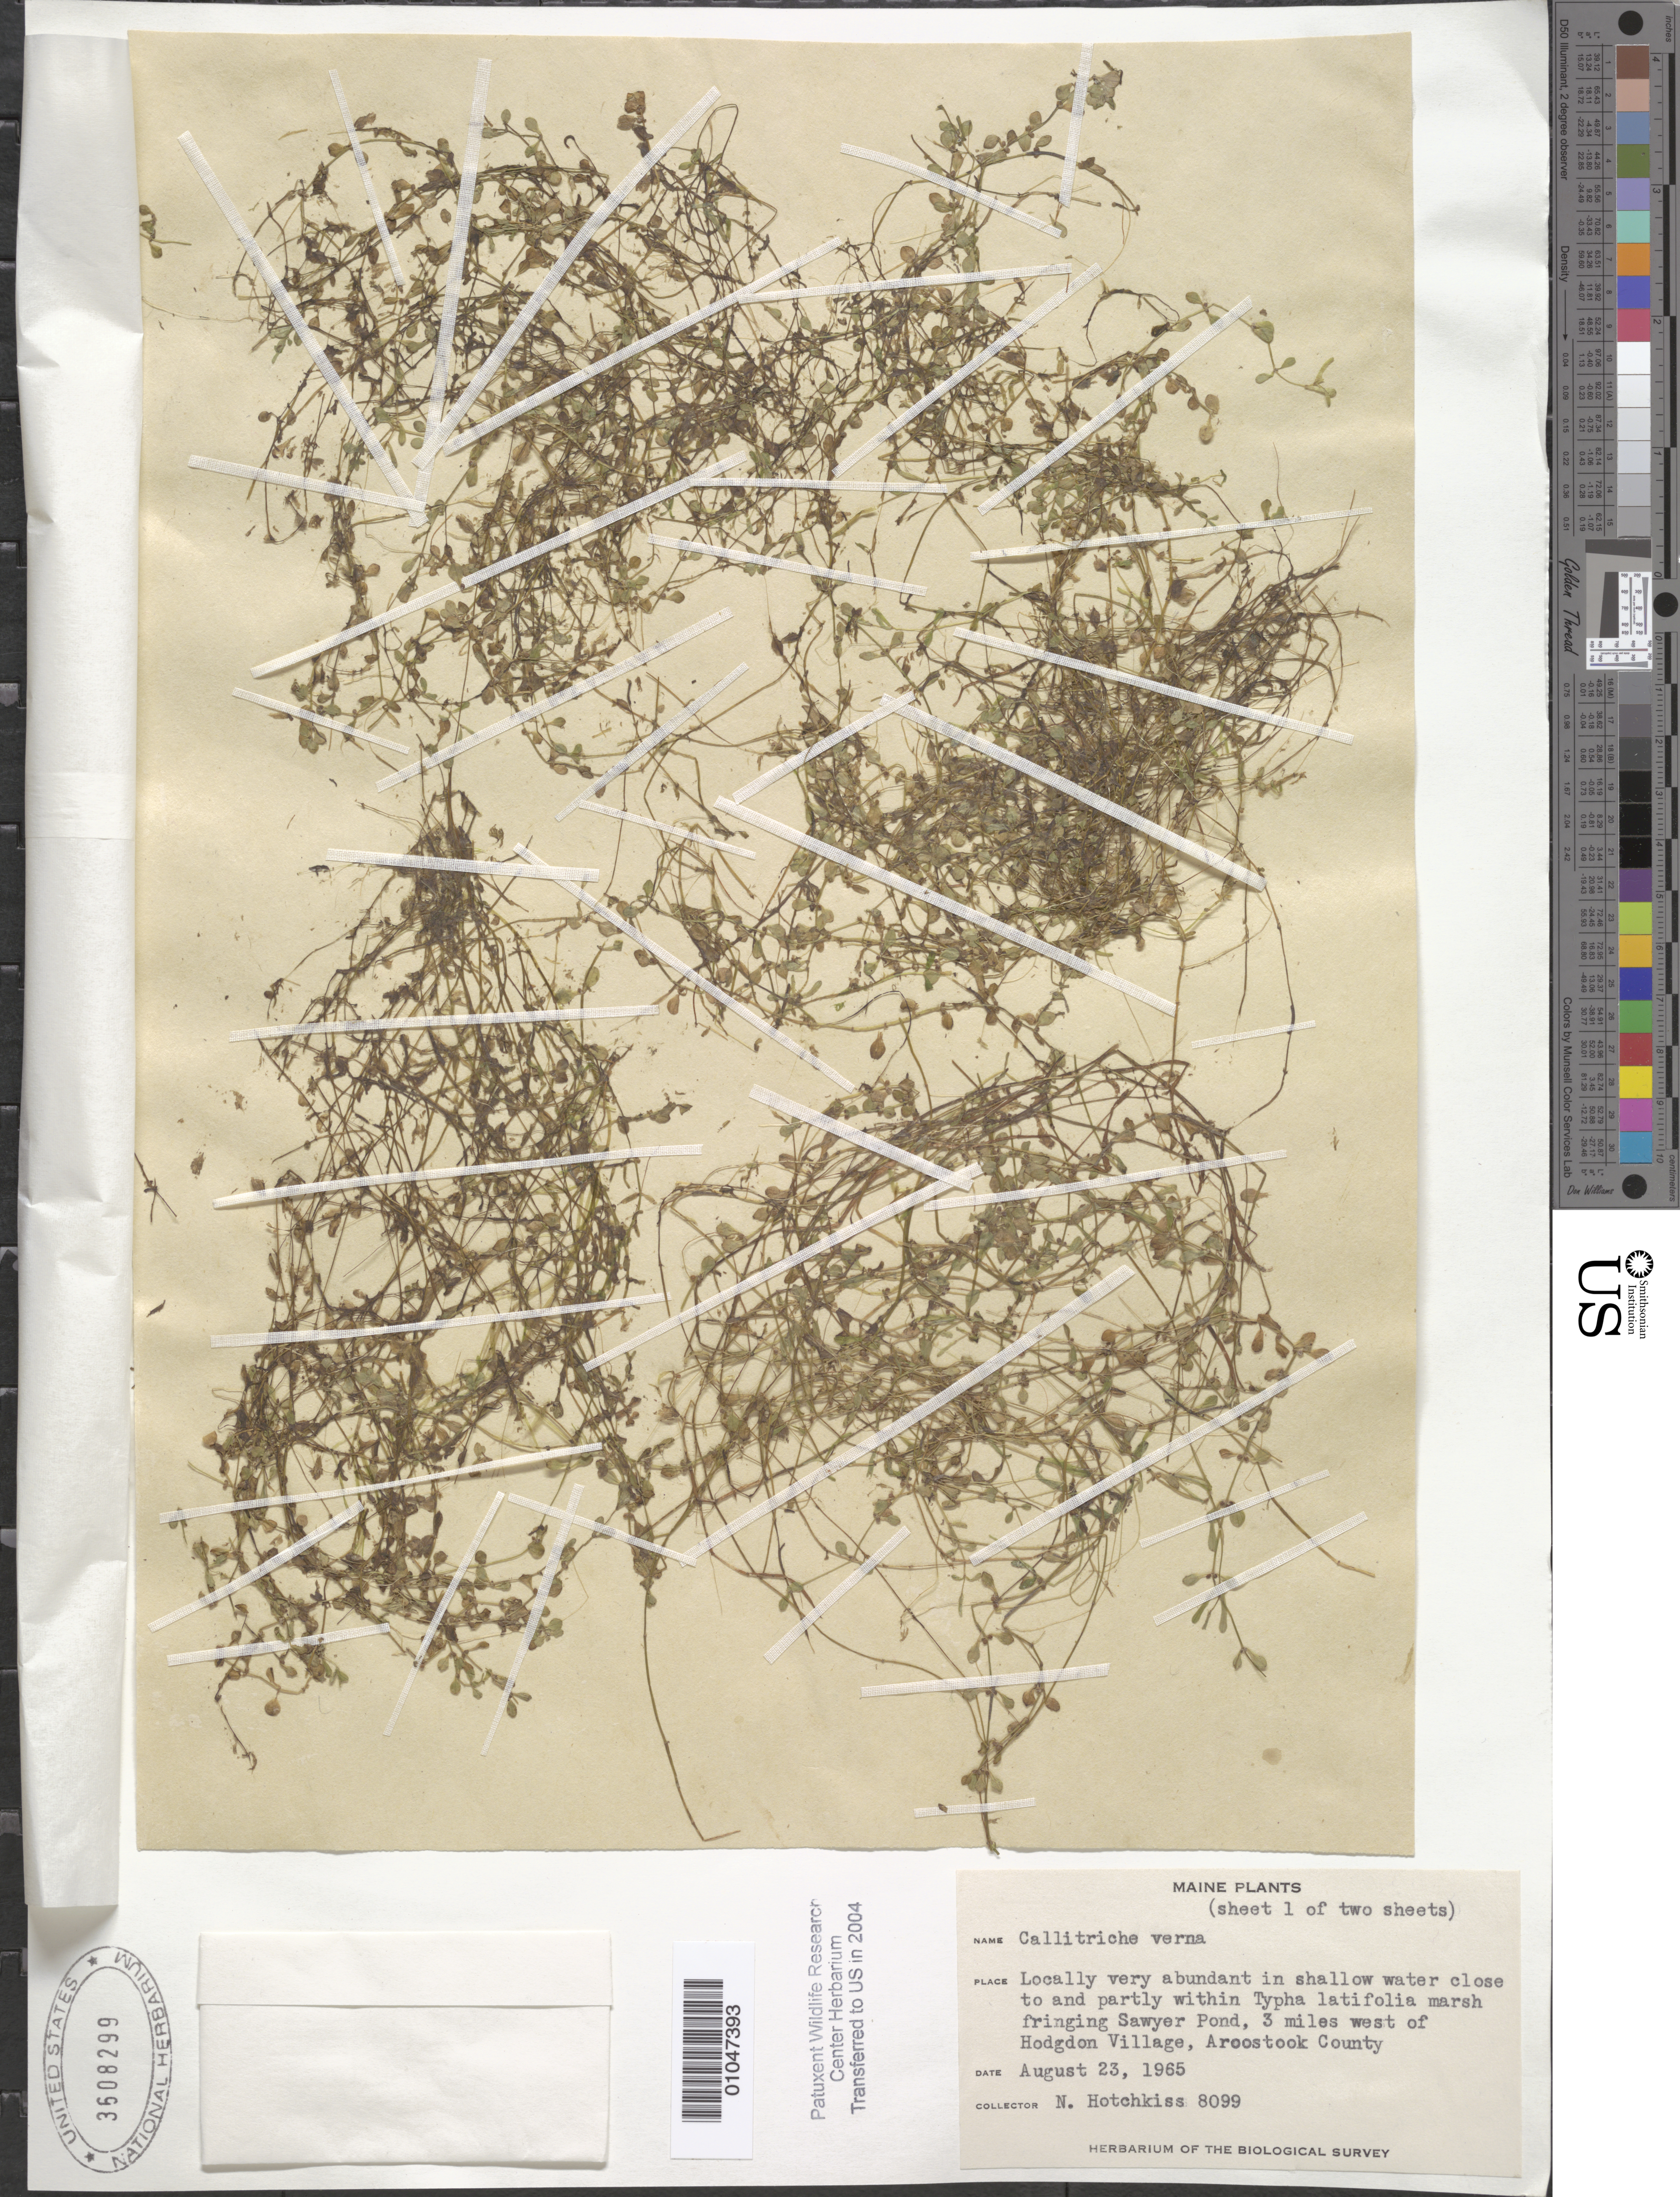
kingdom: Plantae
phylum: Tracheophyta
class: Magnoliopsida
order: Lamiales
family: Plantaginaceae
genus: Callitriche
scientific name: Callitriche verna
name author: L.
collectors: N. Hotchkiss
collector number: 8099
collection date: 1965-08-23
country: United States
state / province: Maine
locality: Marsh fringing Sawyer Pond, 3 miles west of Hogdon Village, Aroostook County.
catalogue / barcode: US 3608299